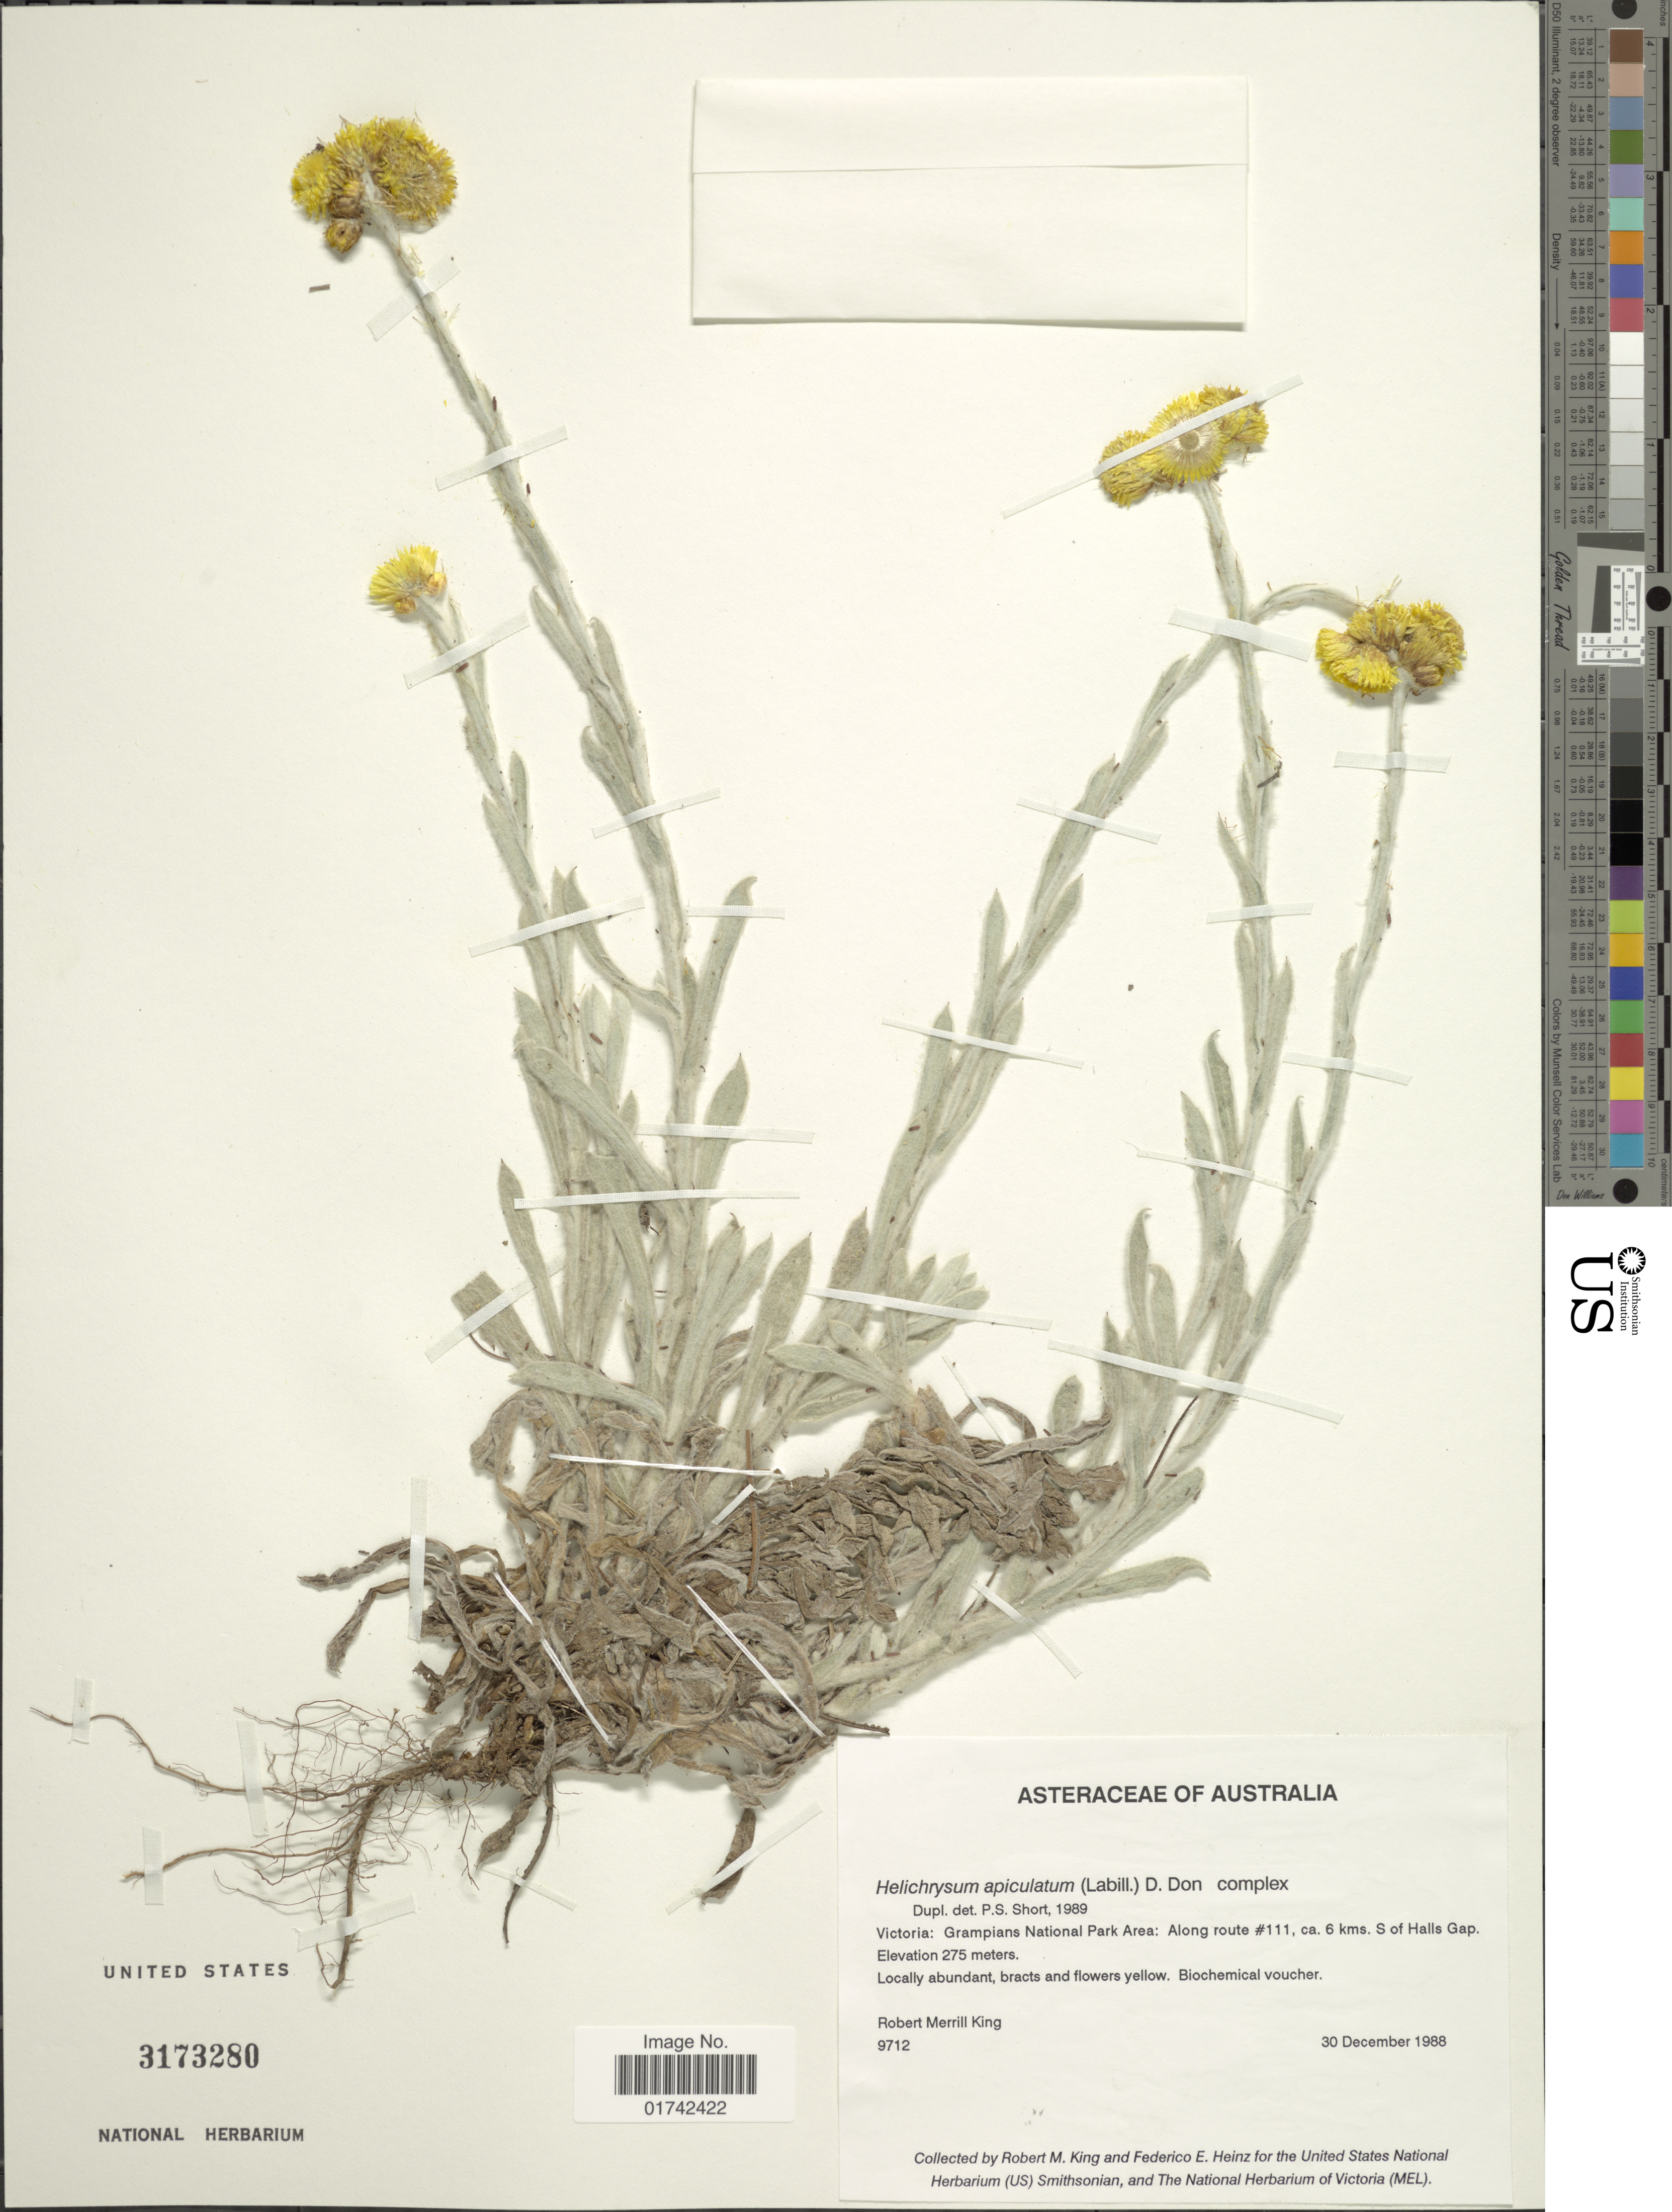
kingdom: Plantae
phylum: Tracheophyta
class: Magnoliopsida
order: Asterales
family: Asteraceae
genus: Helichrysum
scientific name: Helichrysum apiculatum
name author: (Labill.) D. Don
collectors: R. M. King & F. Heinz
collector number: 9712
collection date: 1988-12-30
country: Australia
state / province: Victoria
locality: Victoria, Grampians National Par Area, along route #111, ca 6 kms S of Halls Gap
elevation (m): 275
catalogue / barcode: US 3173280